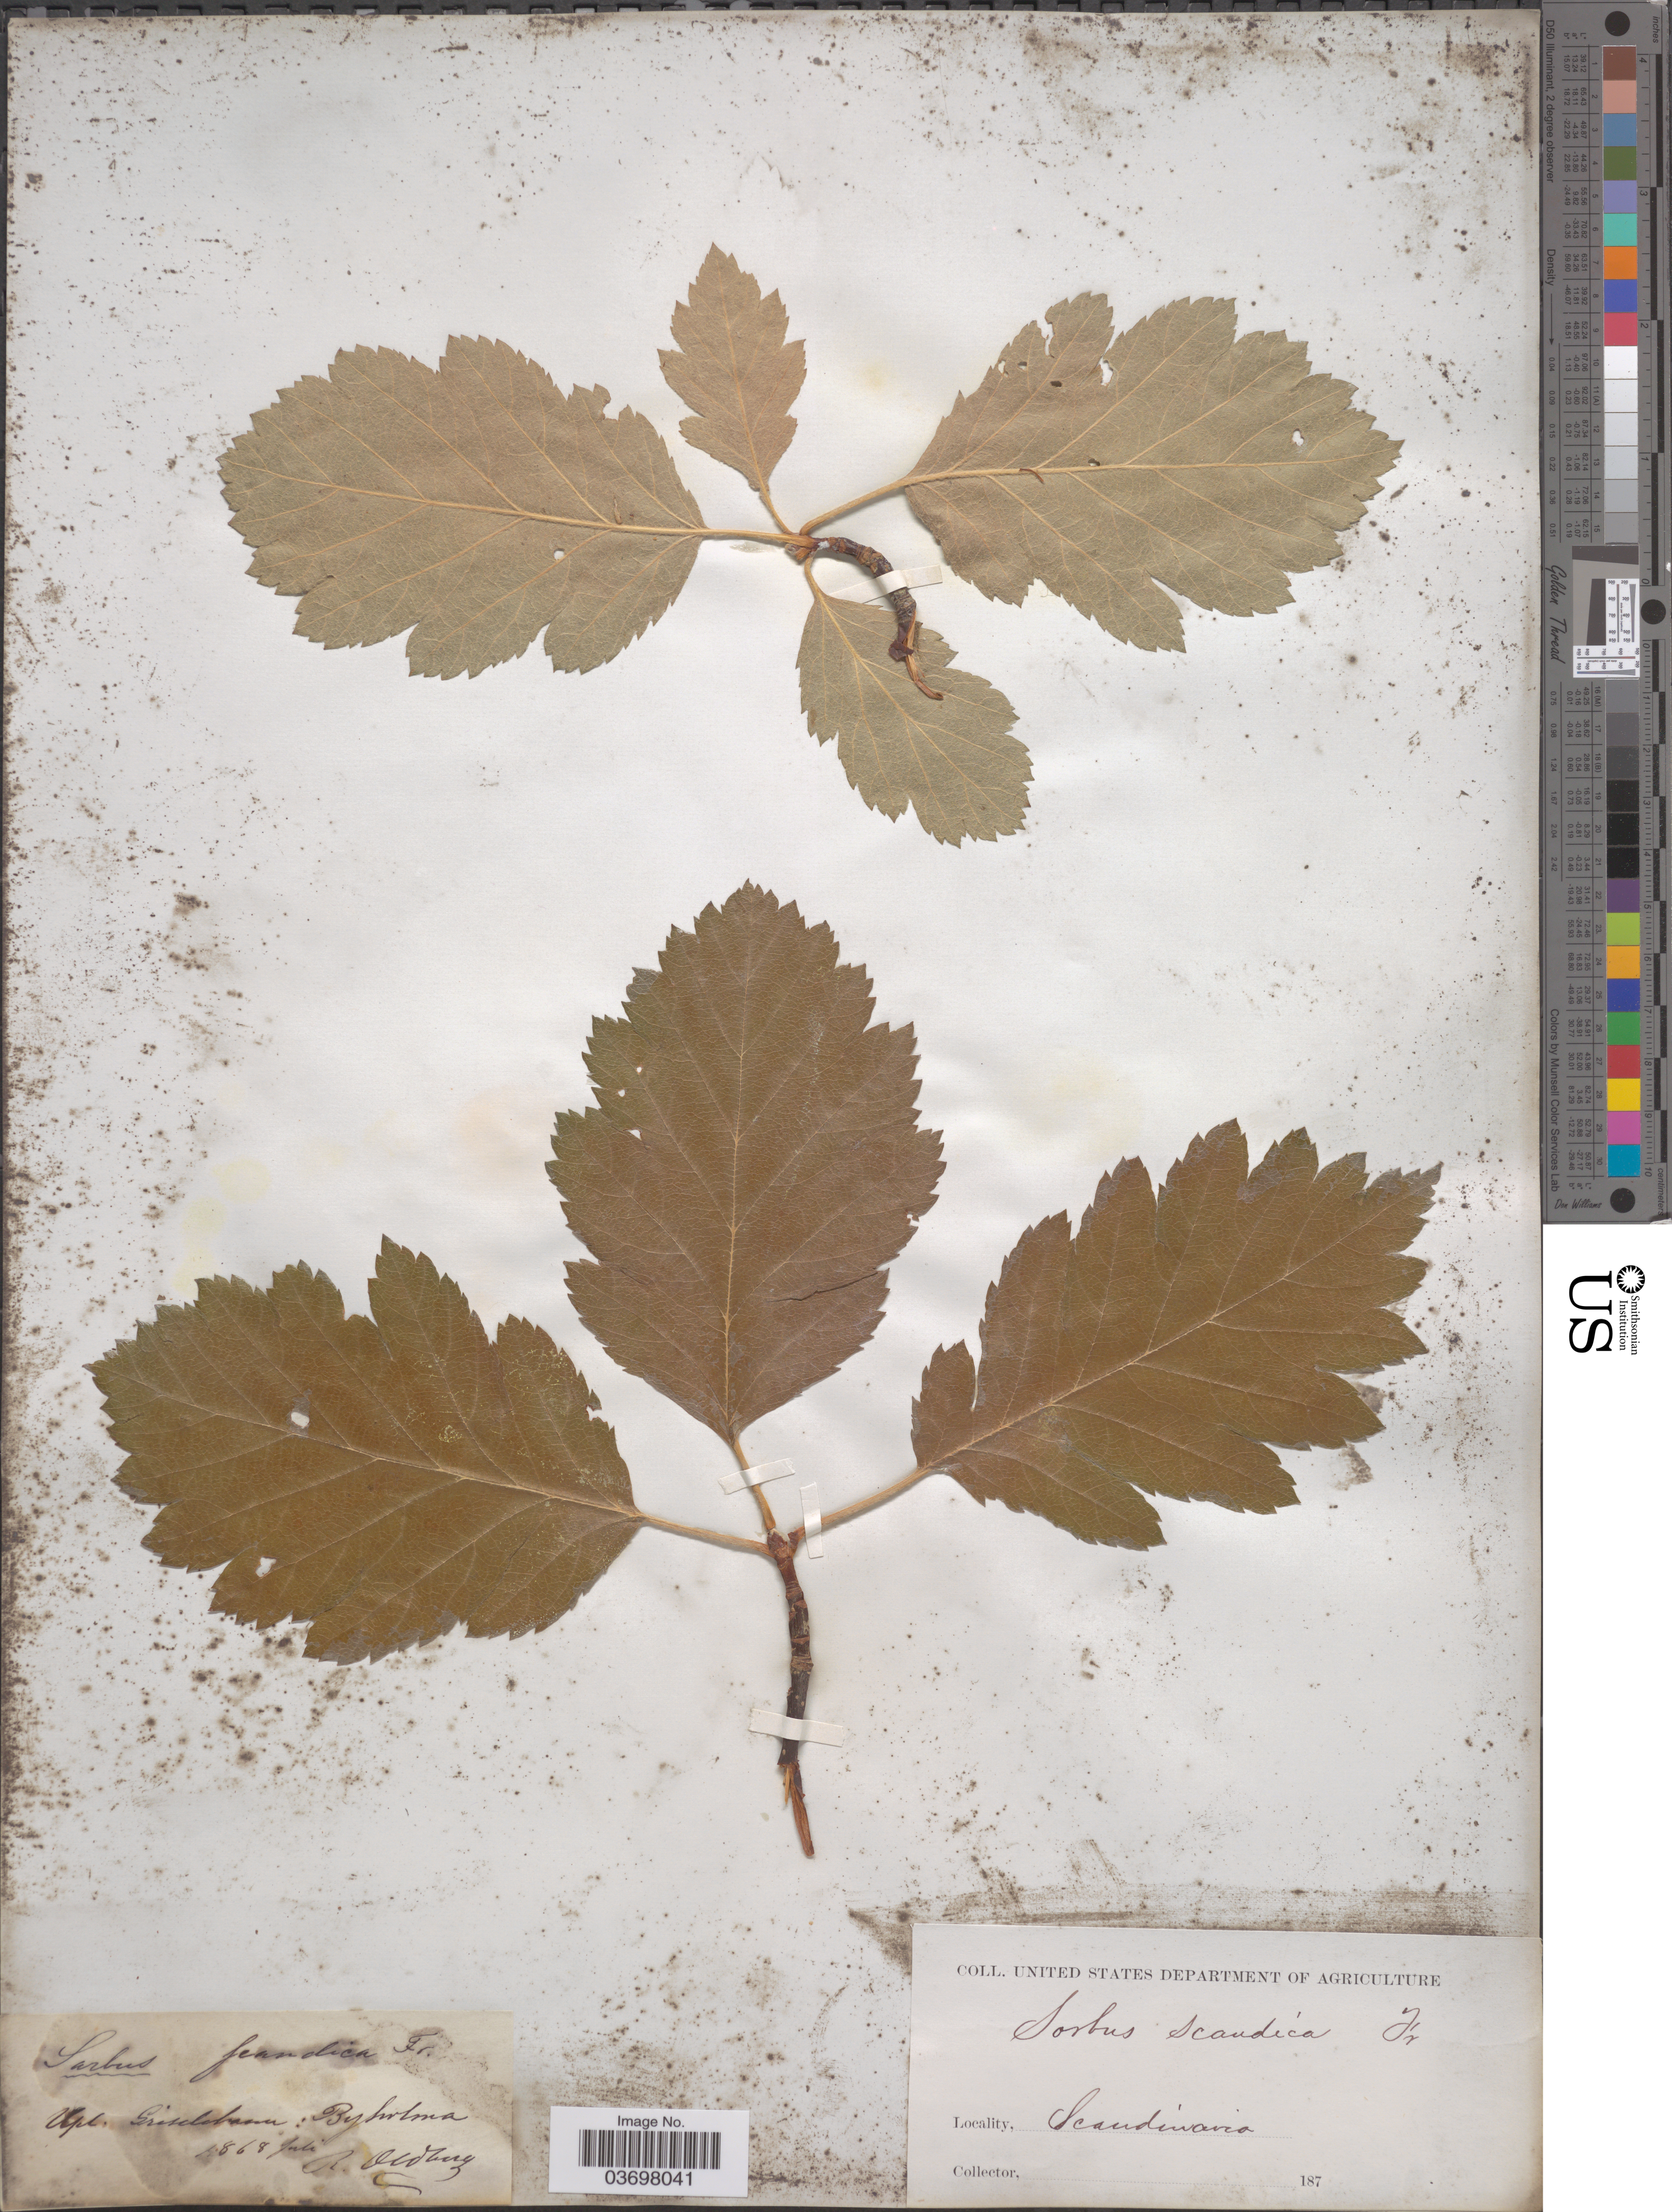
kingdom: Plantae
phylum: Tracheophyta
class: Magnoliopsida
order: Rosales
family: Rosaceae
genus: Sorbus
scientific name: Sorbus scandica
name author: H.J. Coste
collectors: R. Oldberg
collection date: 1868-07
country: Sweden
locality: Upl. Grisslehamn: Byholma.